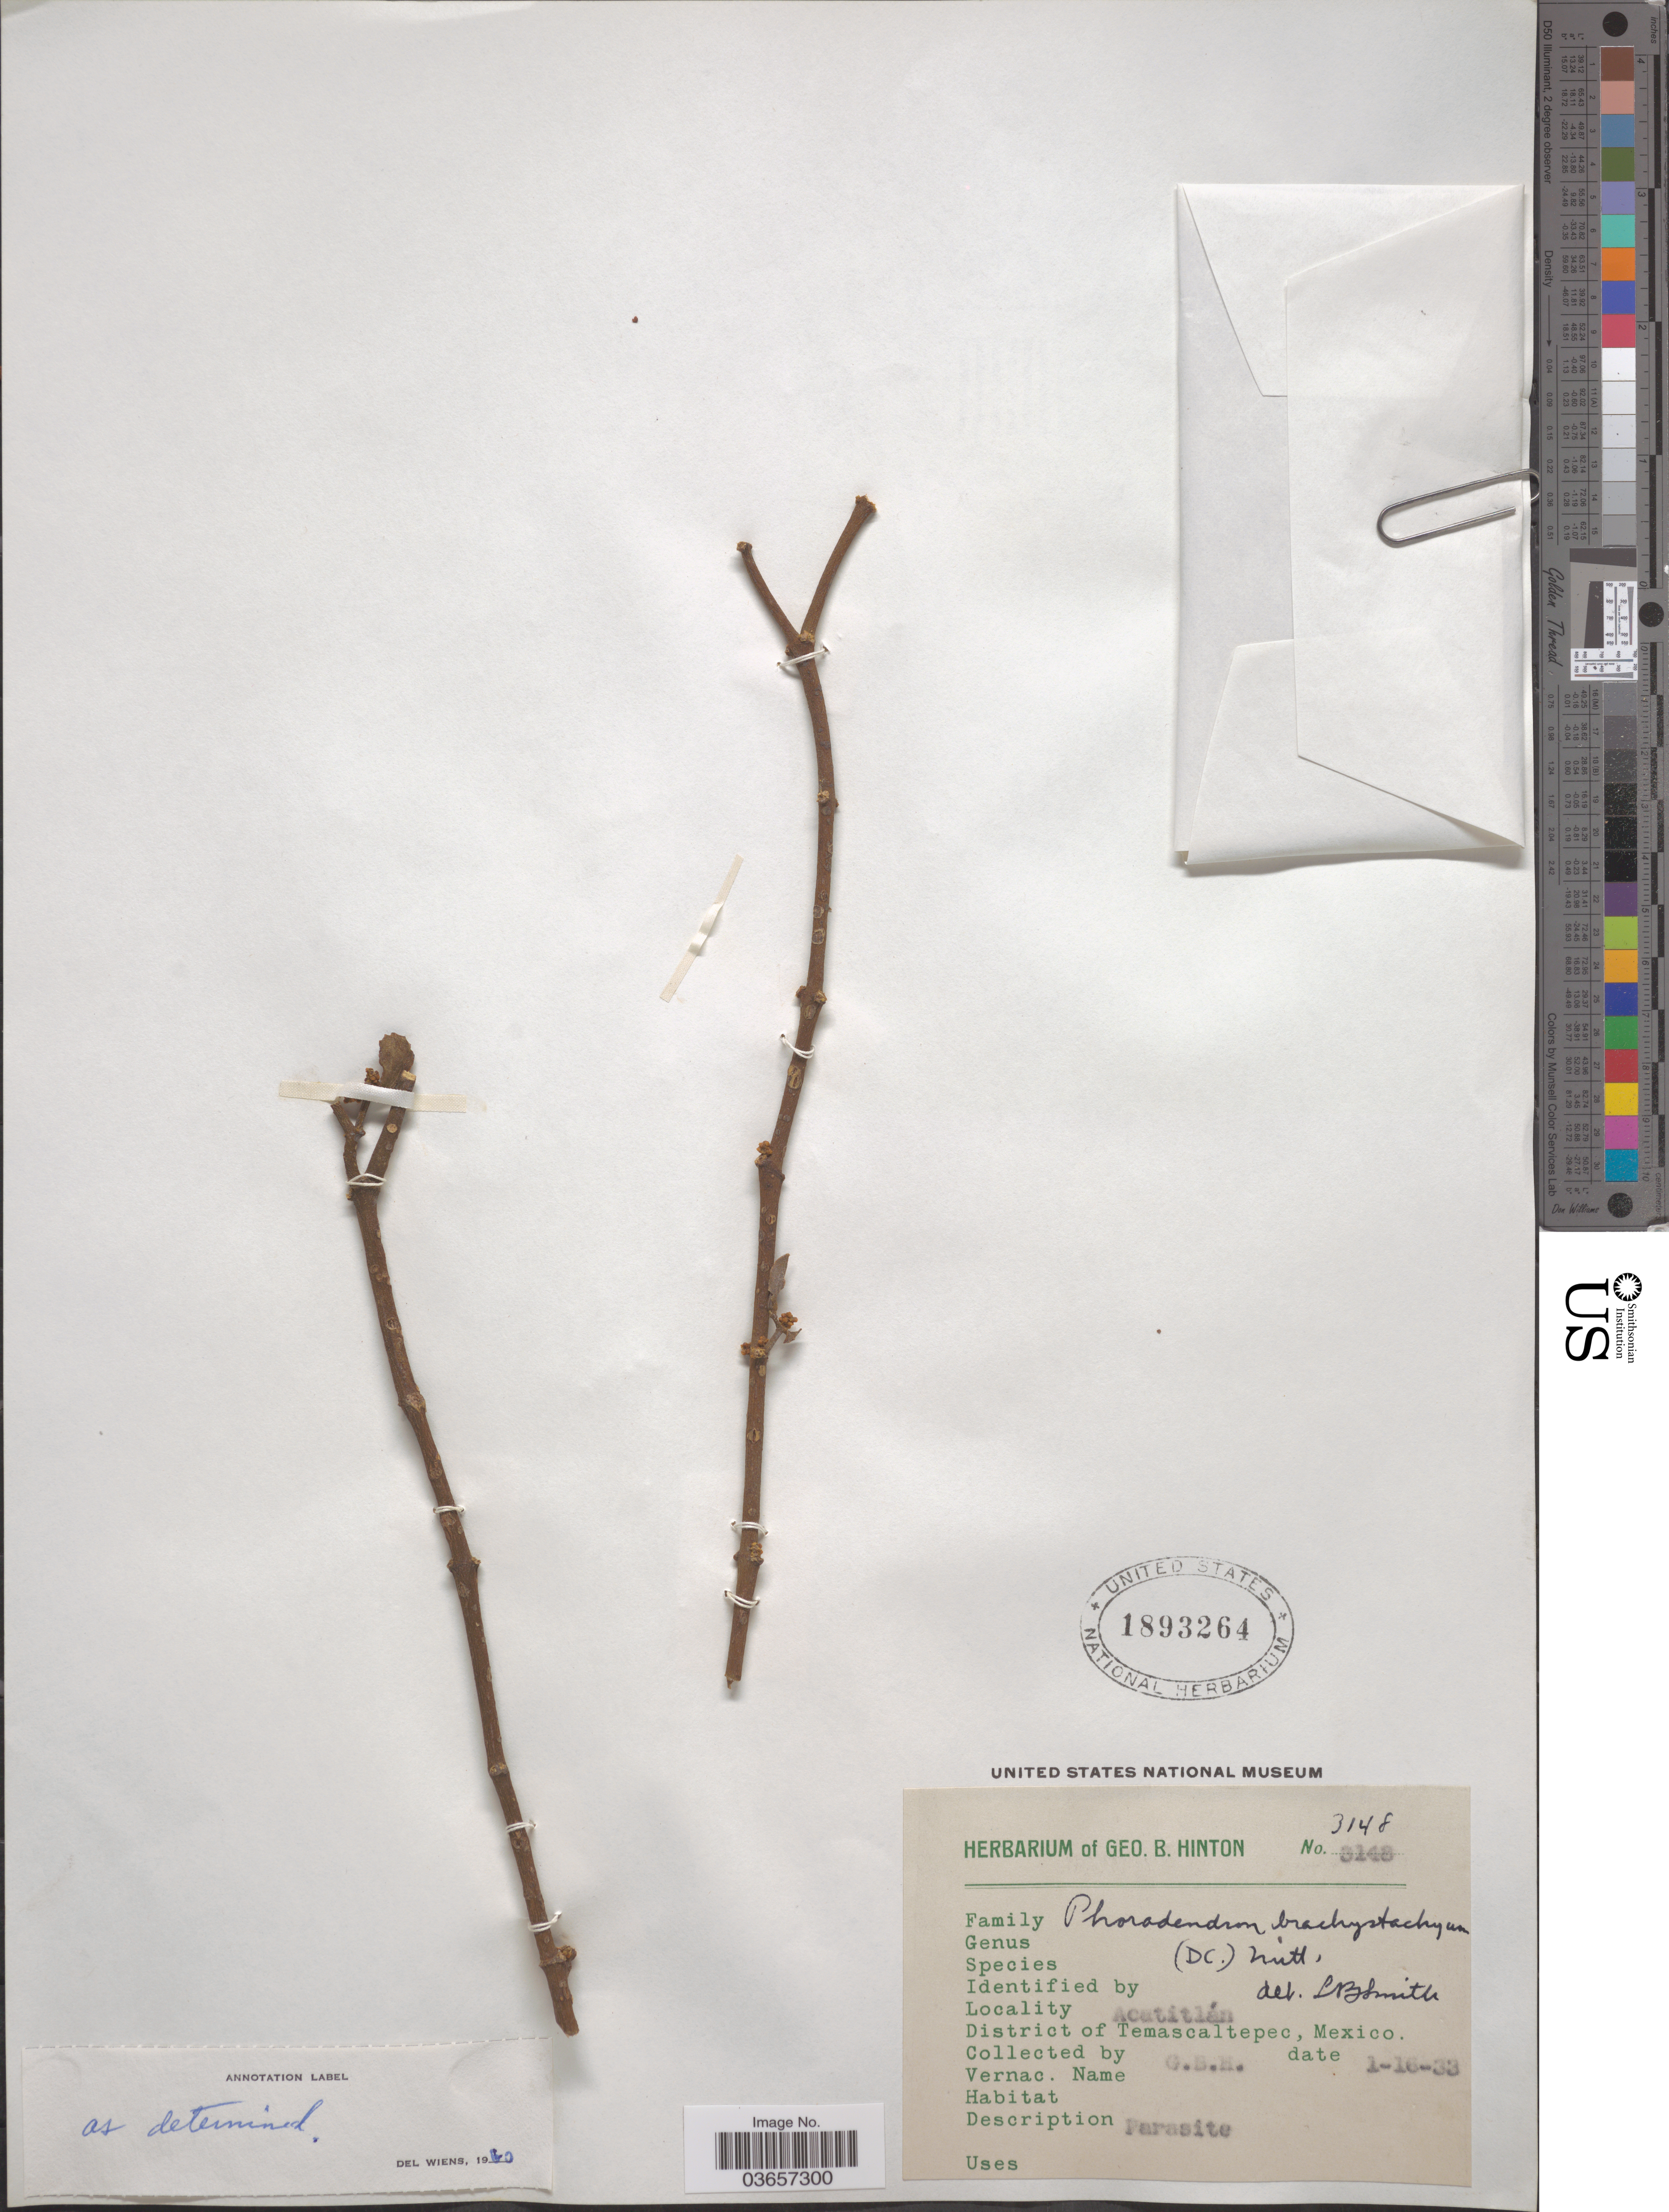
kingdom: Plantae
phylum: Tracheophyta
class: Magnoliopsida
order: Santalales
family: Viscaceae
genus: Phoradendron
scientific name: Phoradendron brachystachyum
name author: (DC.) Oliv.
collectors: G. B. Hinton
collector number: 3148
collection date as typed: Transcribed d/m/y: 16/1/33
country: Mexico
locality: Acatitlán. District of Temascaltepec.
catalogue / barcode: US 1893264